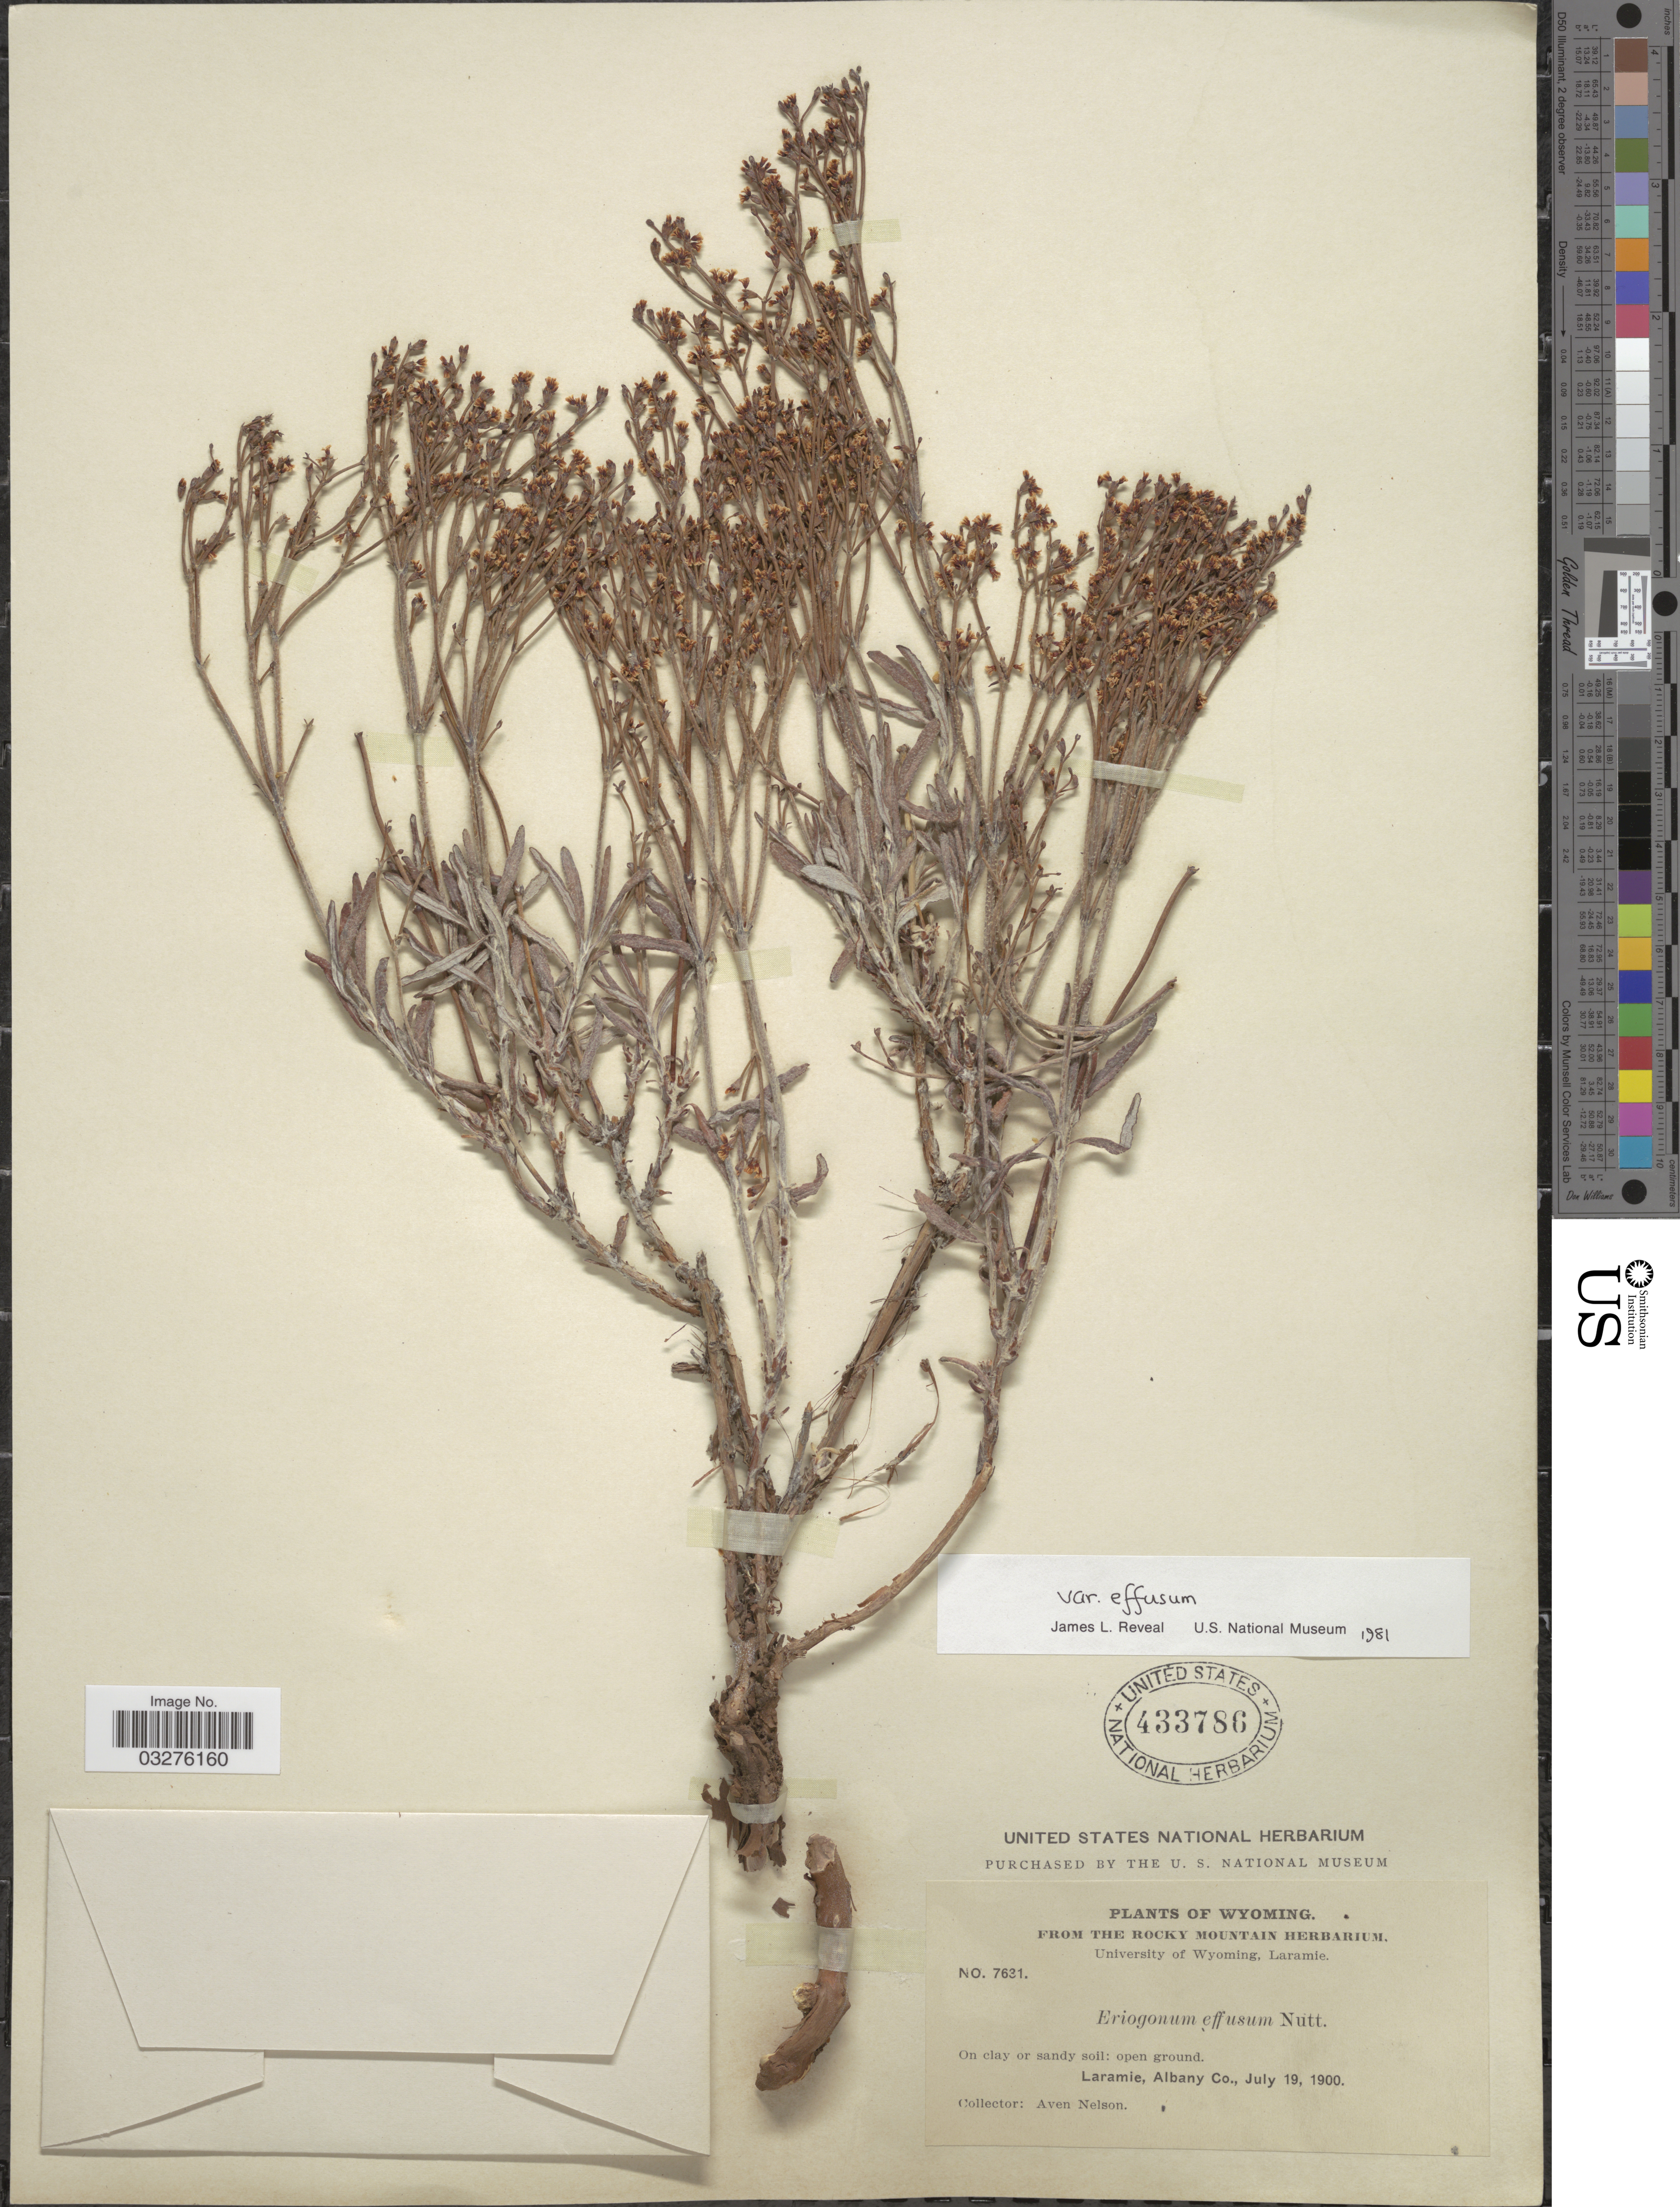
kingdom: Plantae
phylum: Tracheophyta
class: Magnoliopsida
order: Caryophyllales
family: Polygonaceae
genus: Eriogonum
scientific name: Eriogonum effusum var. effusum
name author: Nutt.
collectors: A. Nelson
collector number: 7631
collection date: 1900-07-19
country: United States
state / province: Wyoming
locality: Laramie, Albany Co.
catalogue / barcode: US 433786